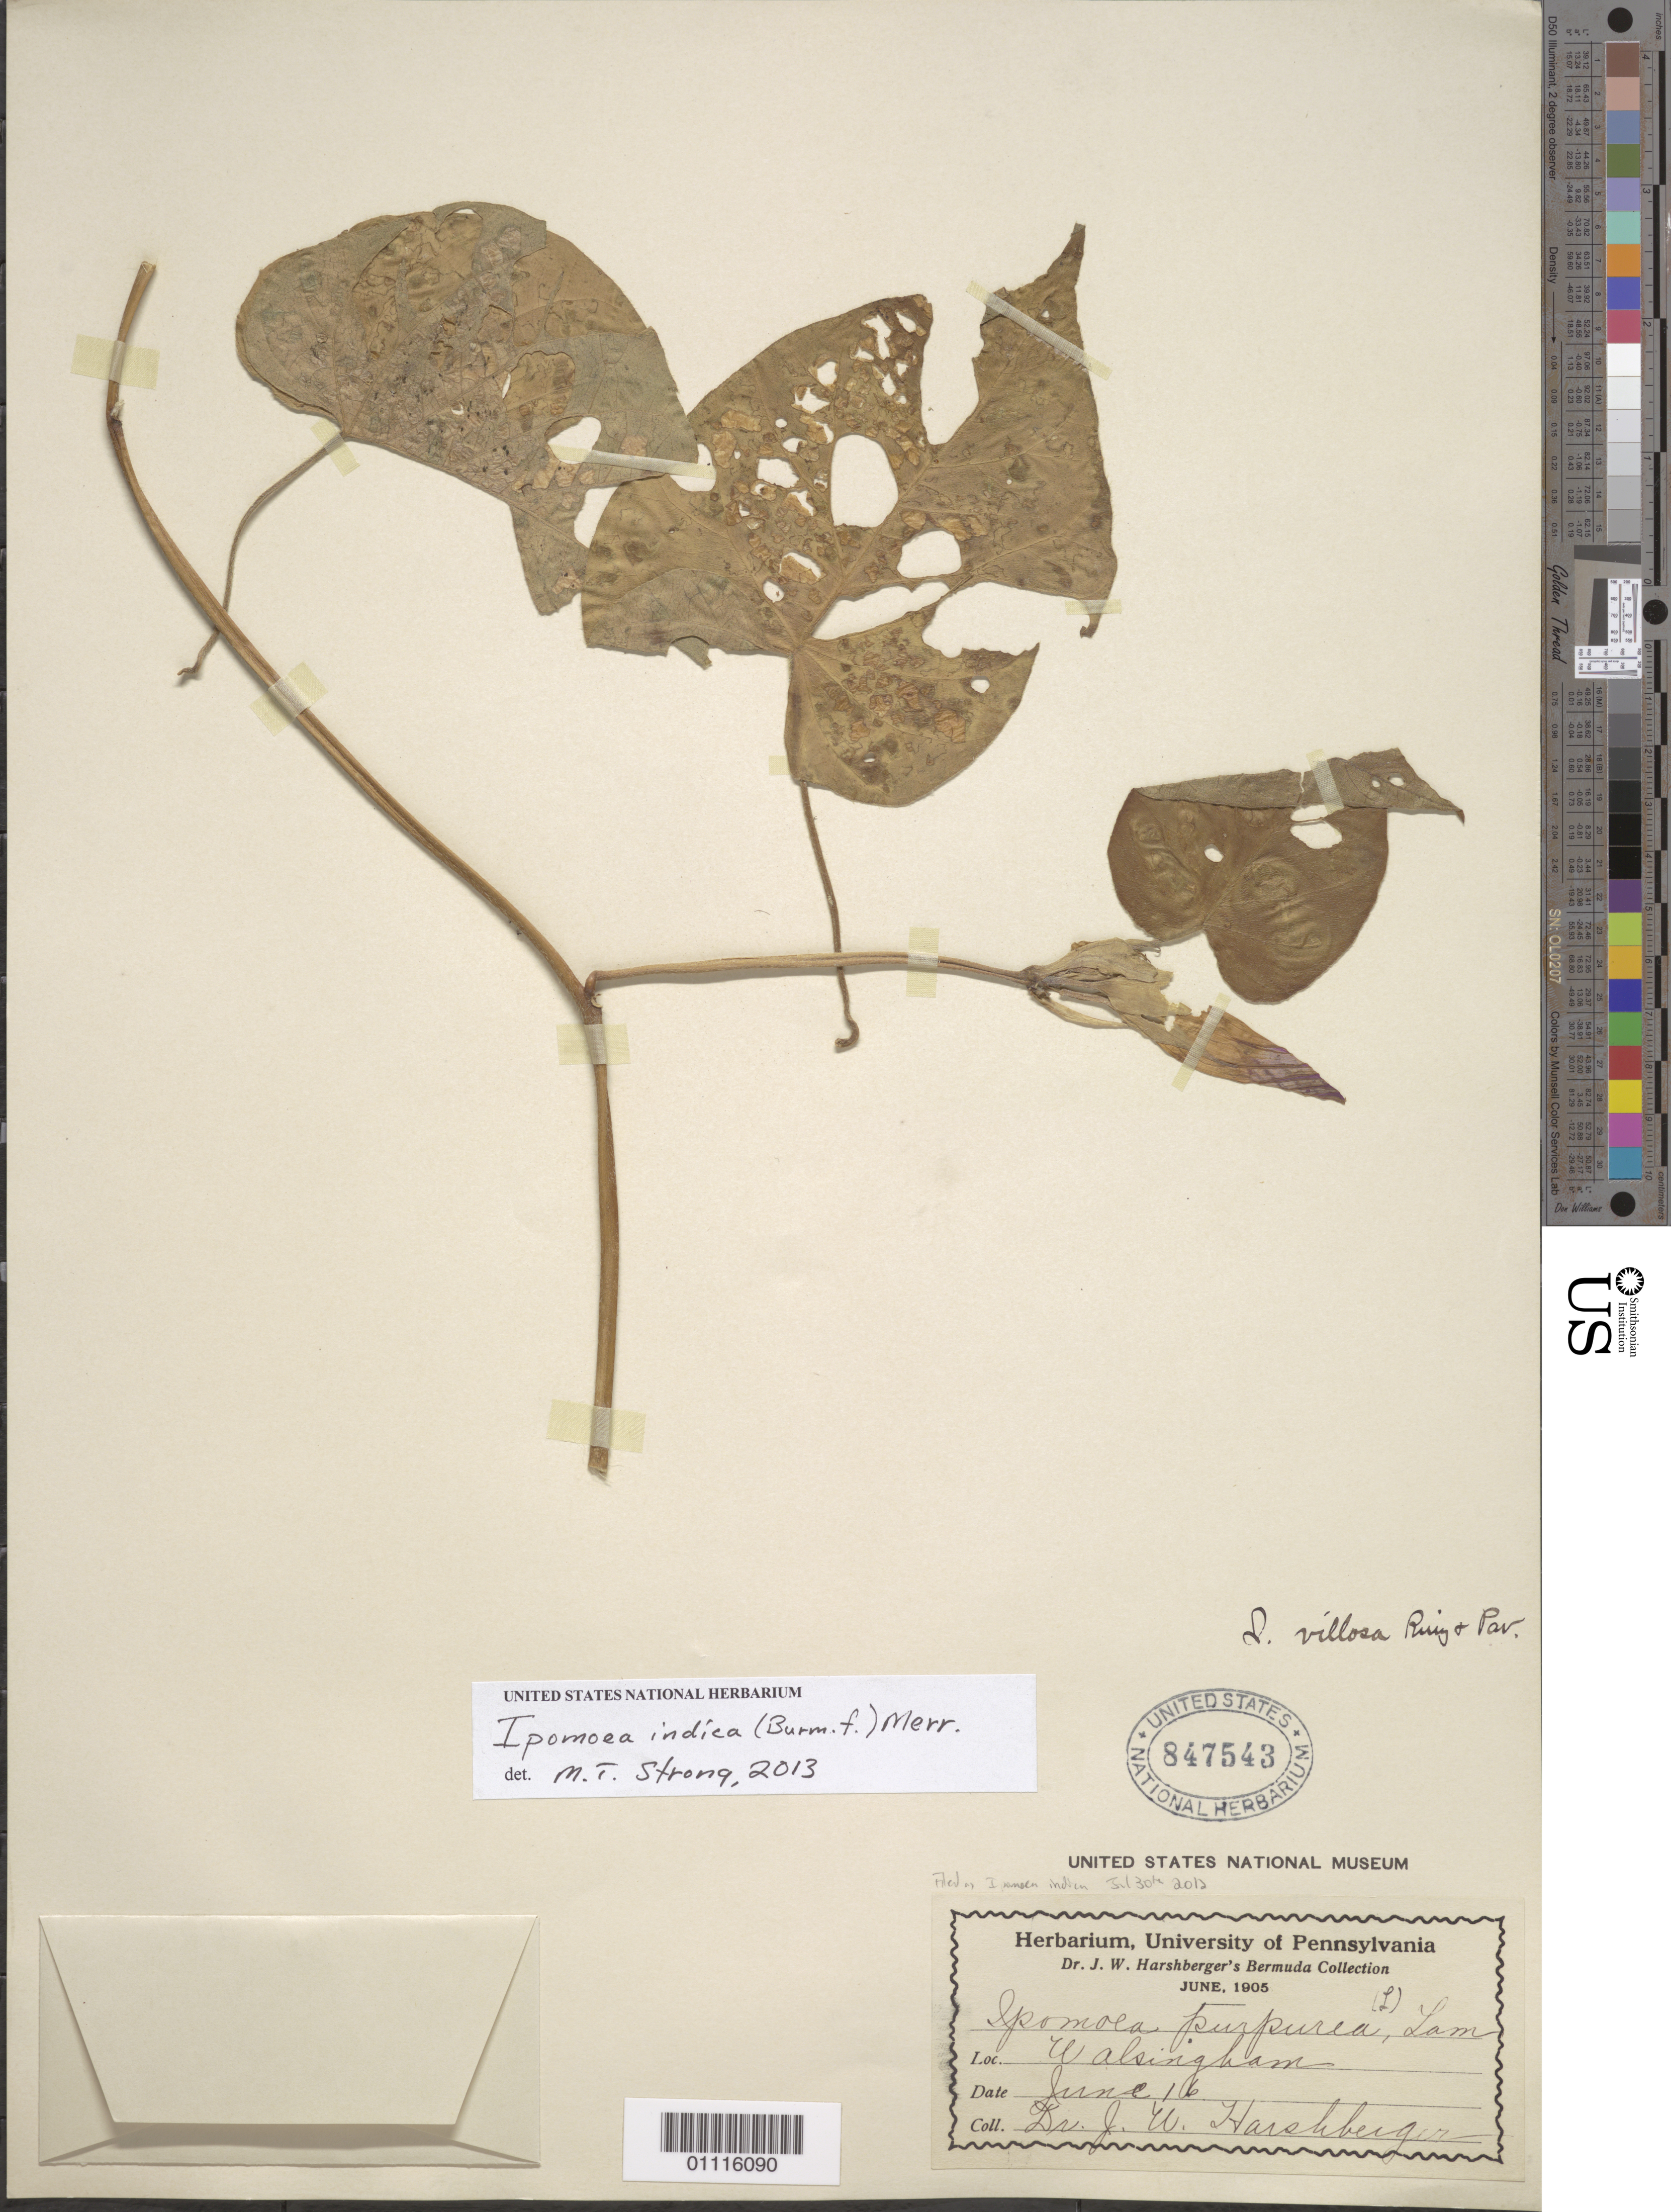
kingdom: Plantae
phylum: Tracheophyta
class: Magnoliopsida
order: Solanales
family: Convolvulaceae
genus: Ipomoea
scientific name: Ipomoea indica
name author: (Burm.) Merr.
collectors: J. W. Harshberger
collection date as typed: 16 Jun 1905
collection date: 1905-06-16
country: Bermuda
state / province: Hamilton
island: Bermuda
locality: Walsingham.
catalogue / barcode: US 847543